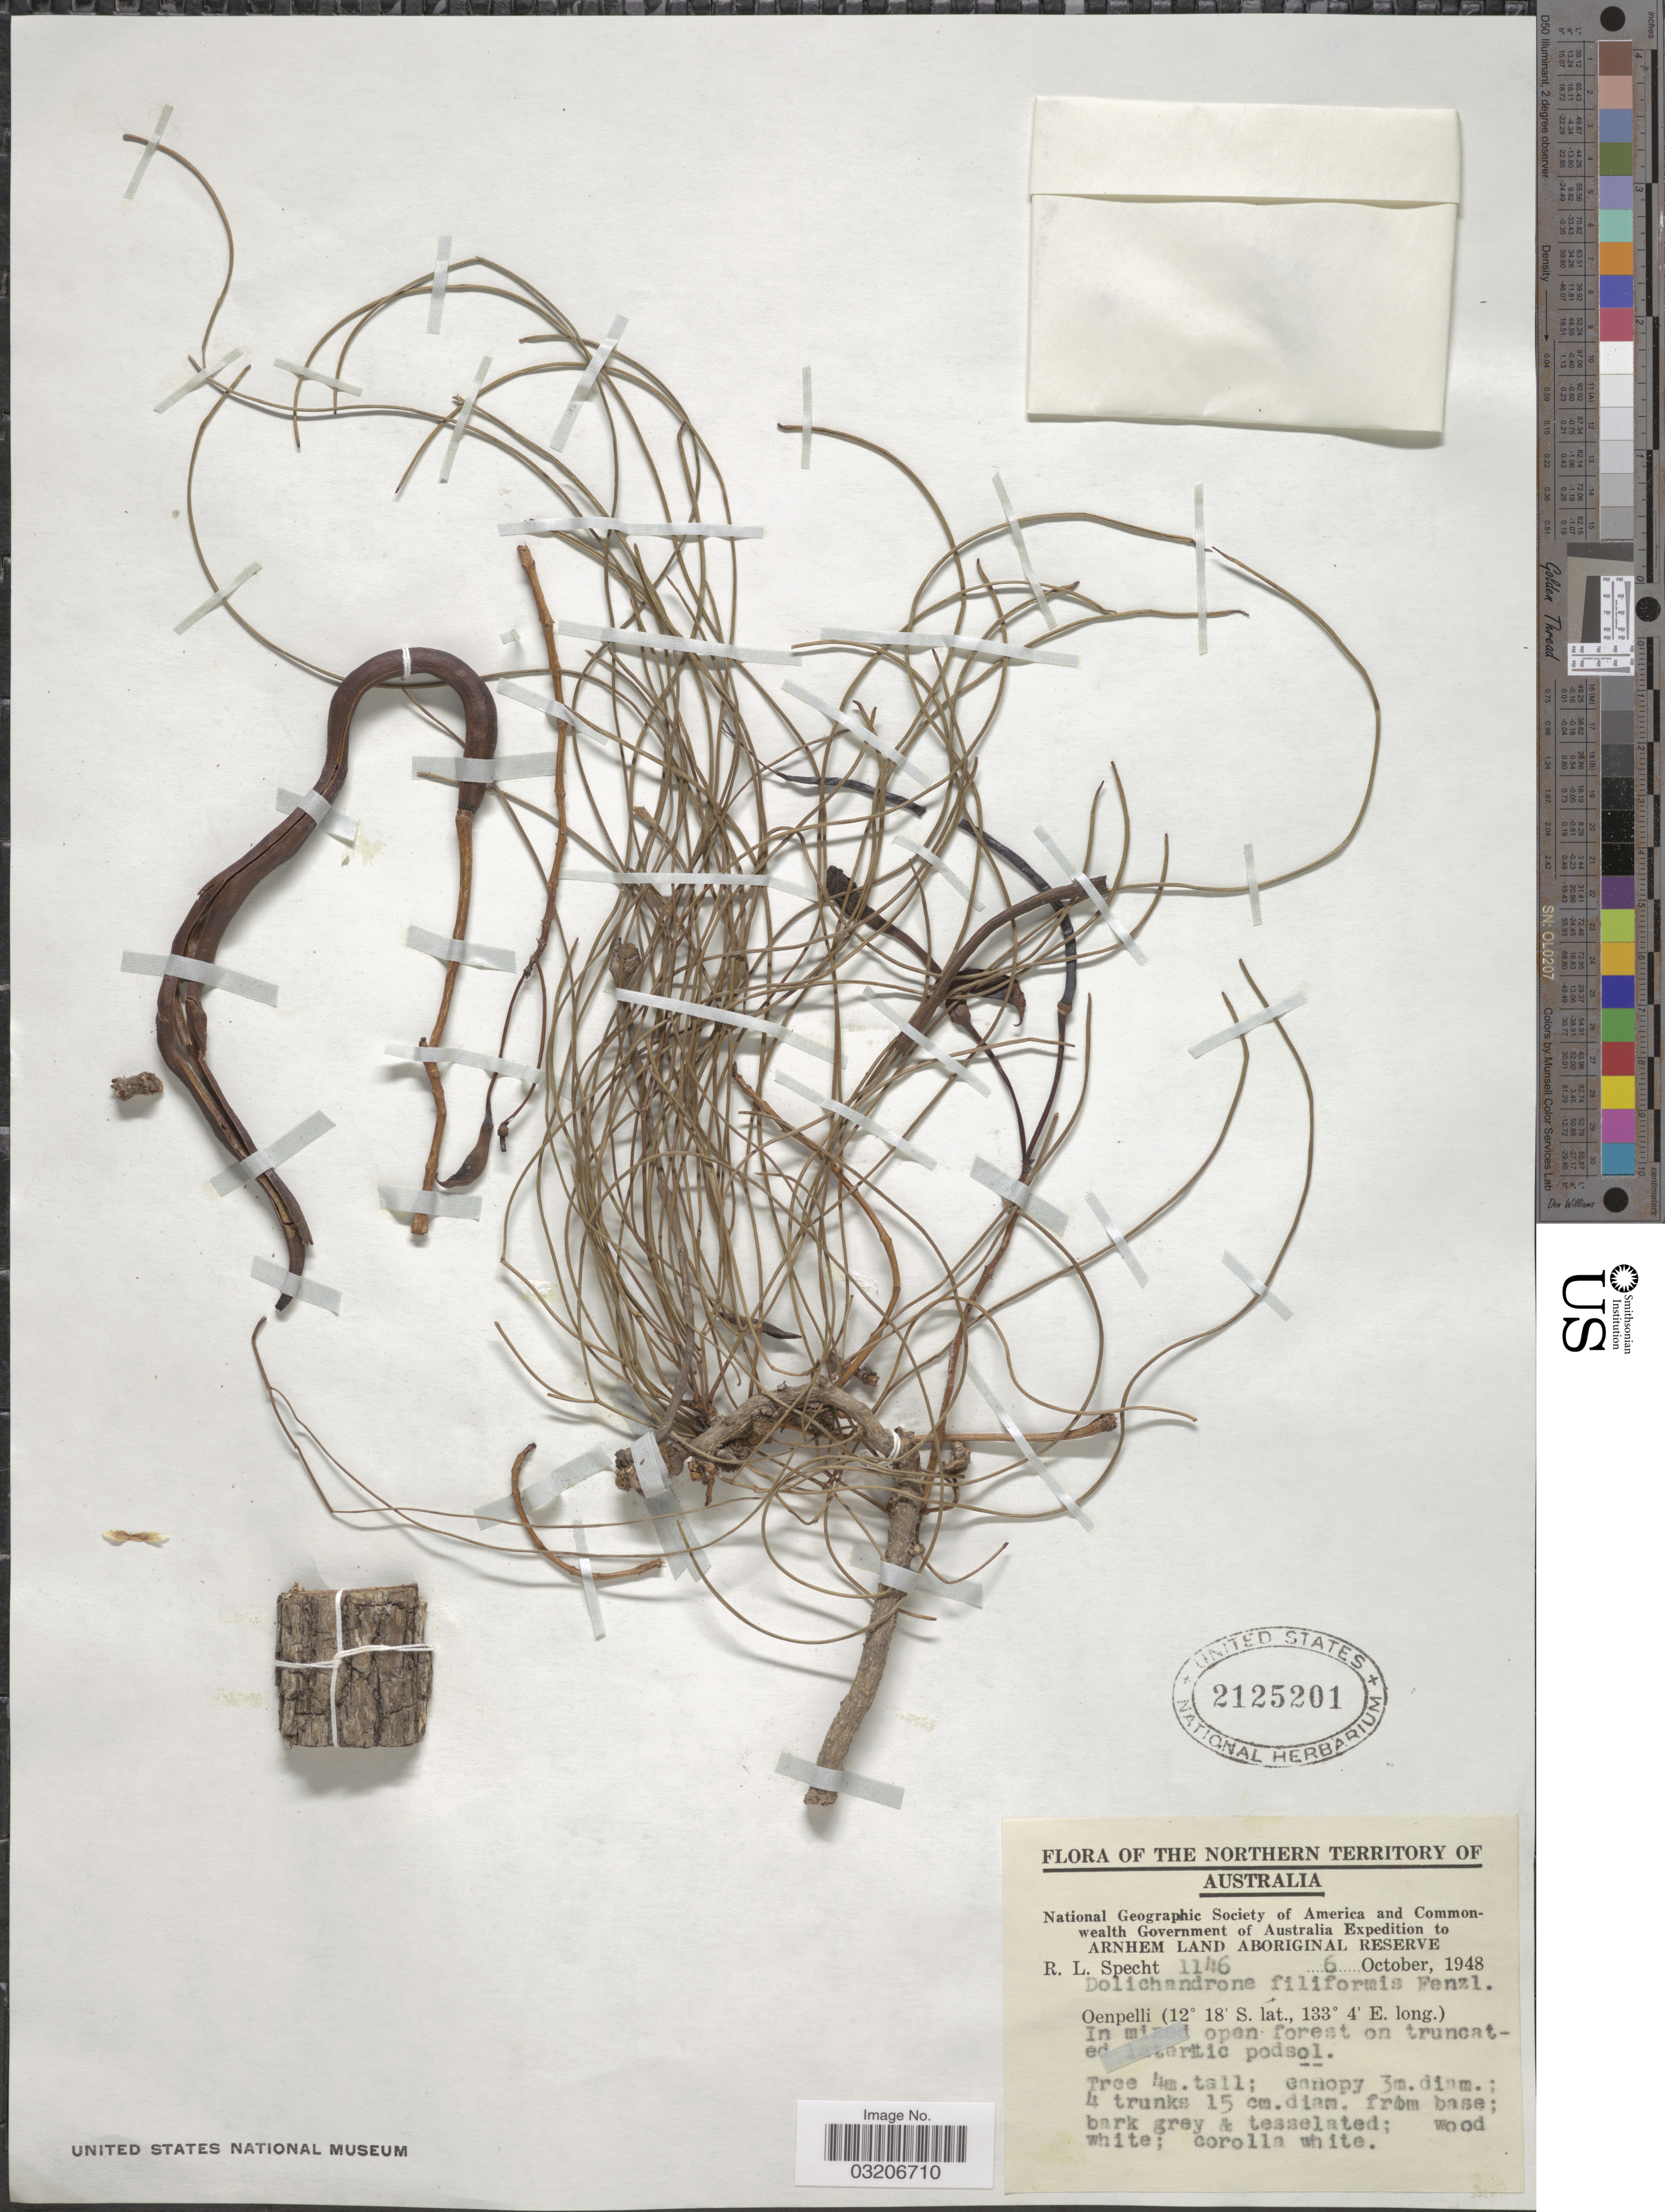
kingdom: Plantae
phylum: Tracheophyta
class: Magnoliopsida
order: Lamiales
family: Bignoniaceae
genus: Dolichandrone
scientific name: Dolichandrone filiformis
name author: (DC.) Fenzl ex F. Muell.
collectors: R. L. Specht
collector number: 1146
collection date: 1948-10-06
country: Australia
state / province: Northern Territory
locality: Oenpelli. Arnhem Land Aboriginal Reserve.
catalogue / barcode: US 2125201